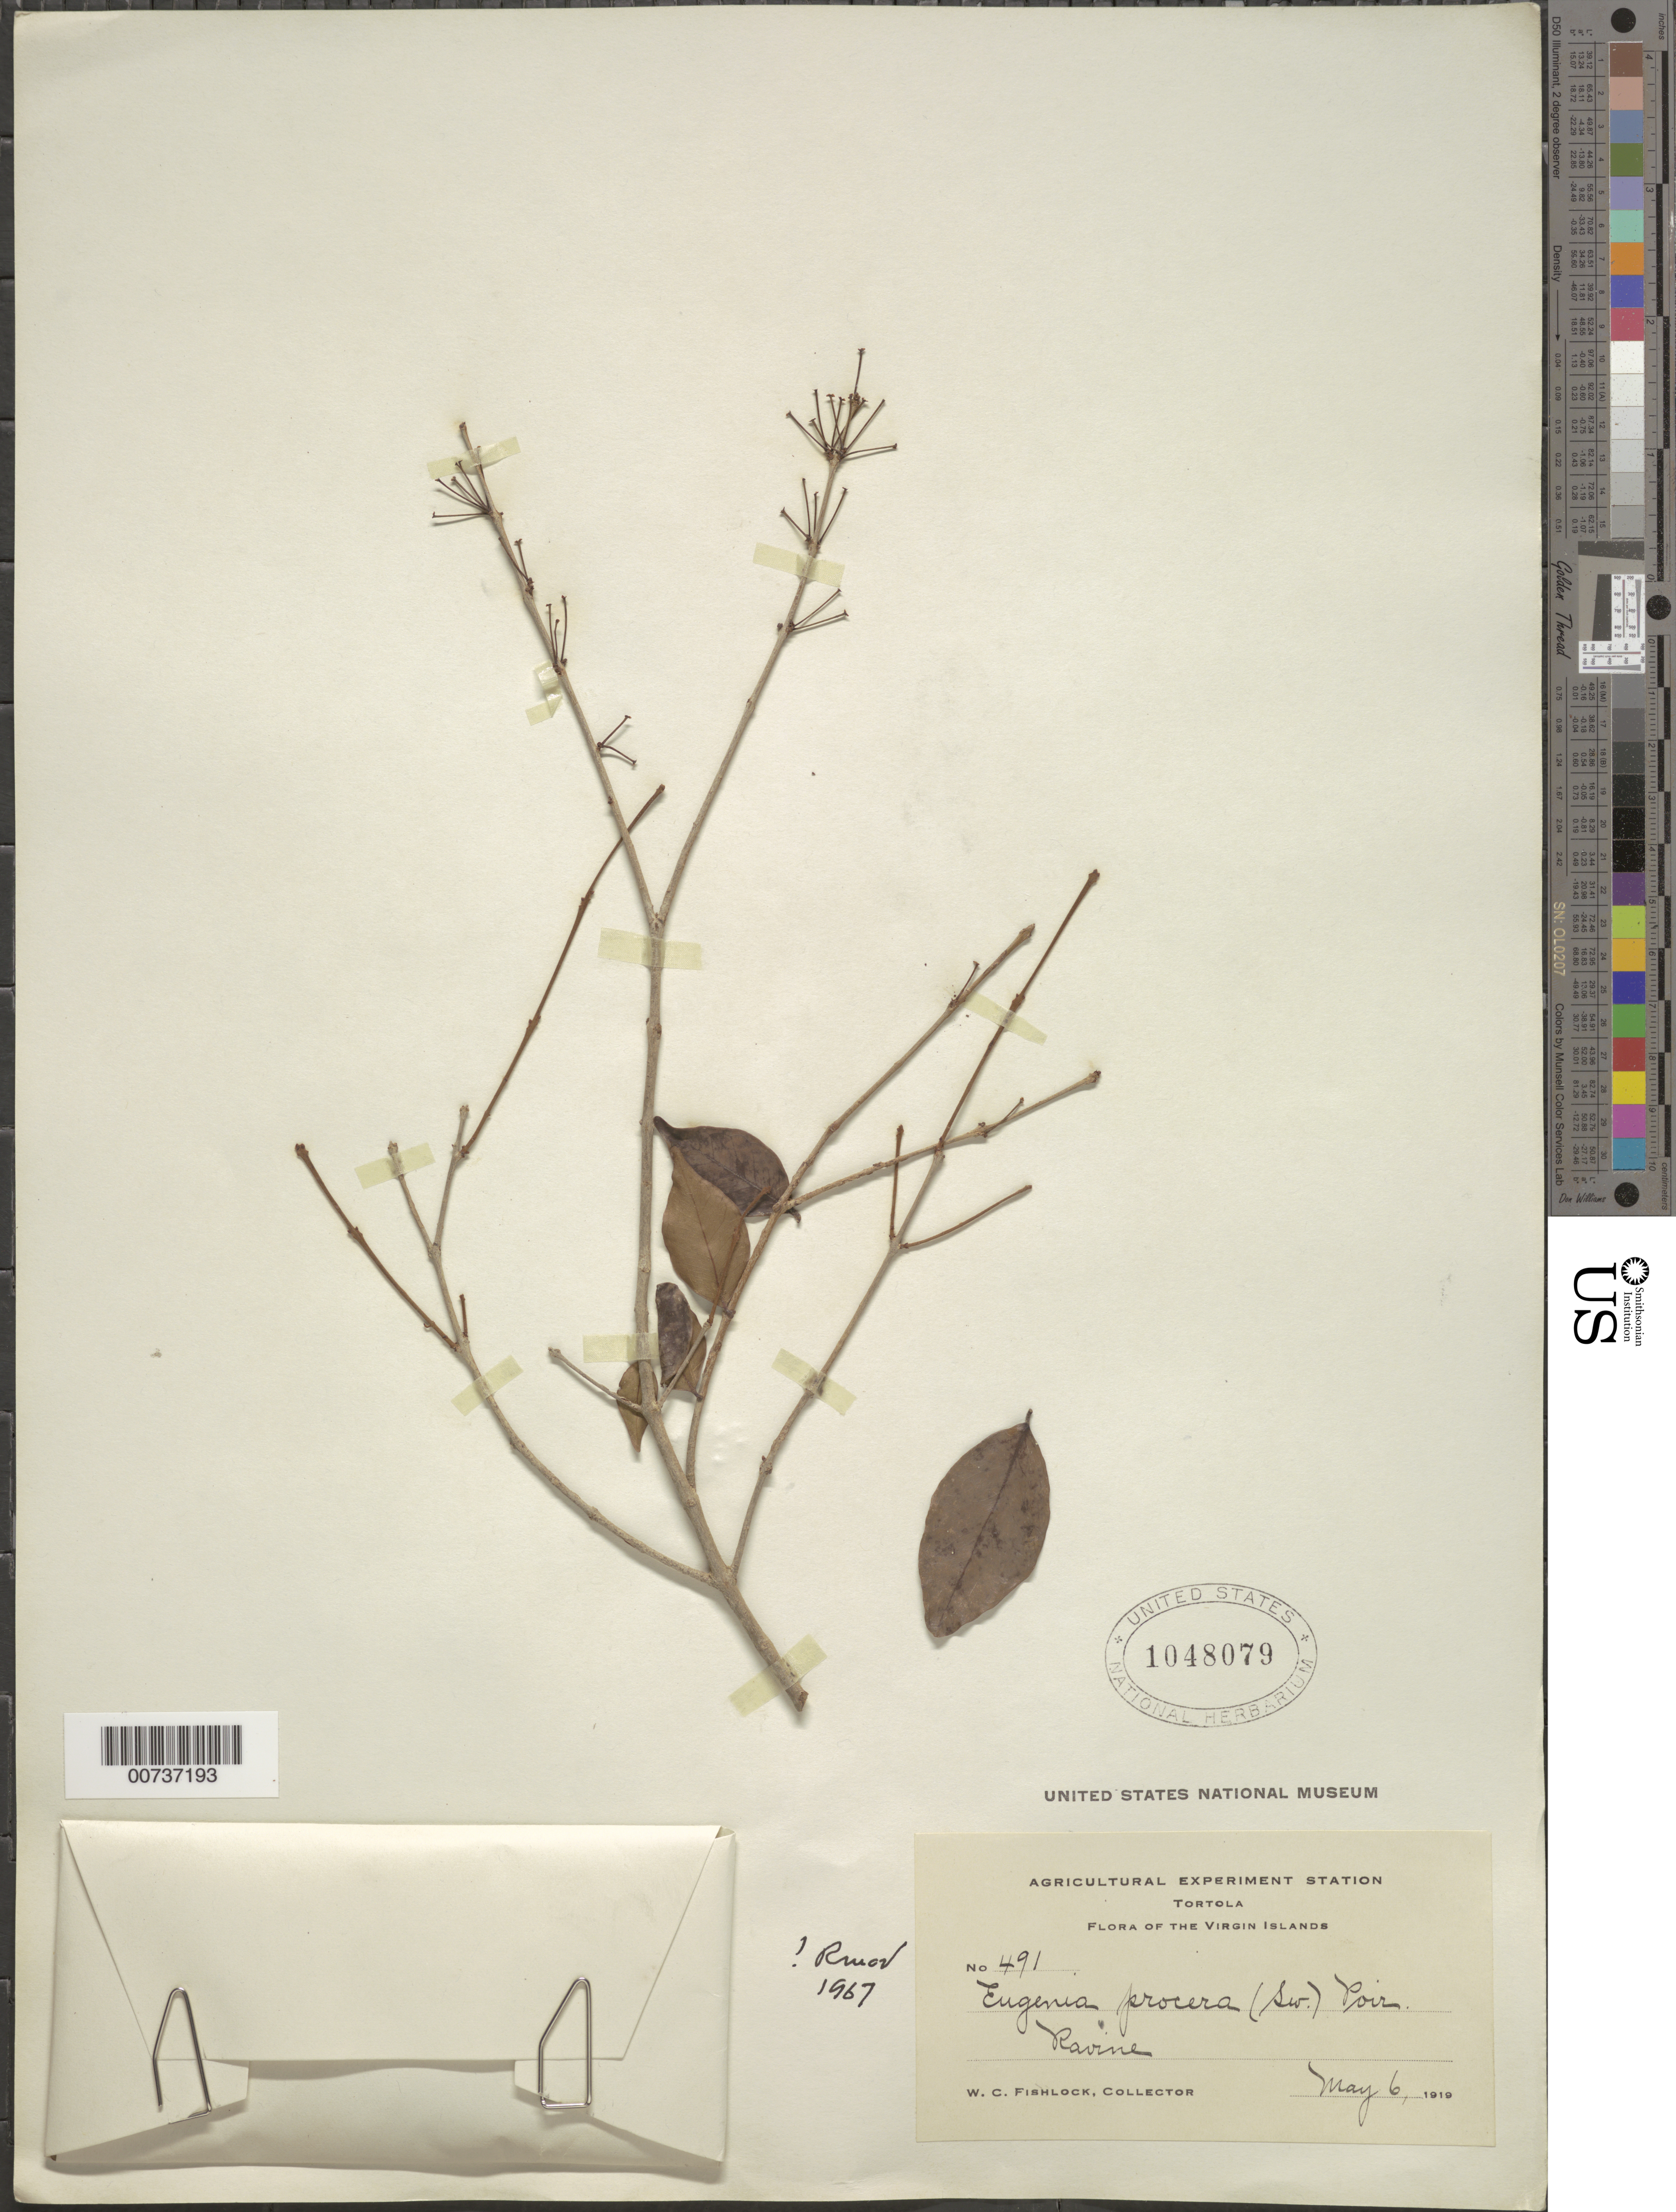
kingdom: Plantae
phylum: Tracheophyta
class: Magnoliopsida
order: Myrtales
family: Myrtaceae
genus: Eugenia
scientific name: Eugenia procera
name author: (Sw.) Poir.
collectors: W. Fishlock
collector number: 491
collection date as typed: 06 May 1919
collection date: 1919-05-06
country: British Virgin Islands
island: Tortola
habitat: Ravine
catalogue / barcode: US 1048079